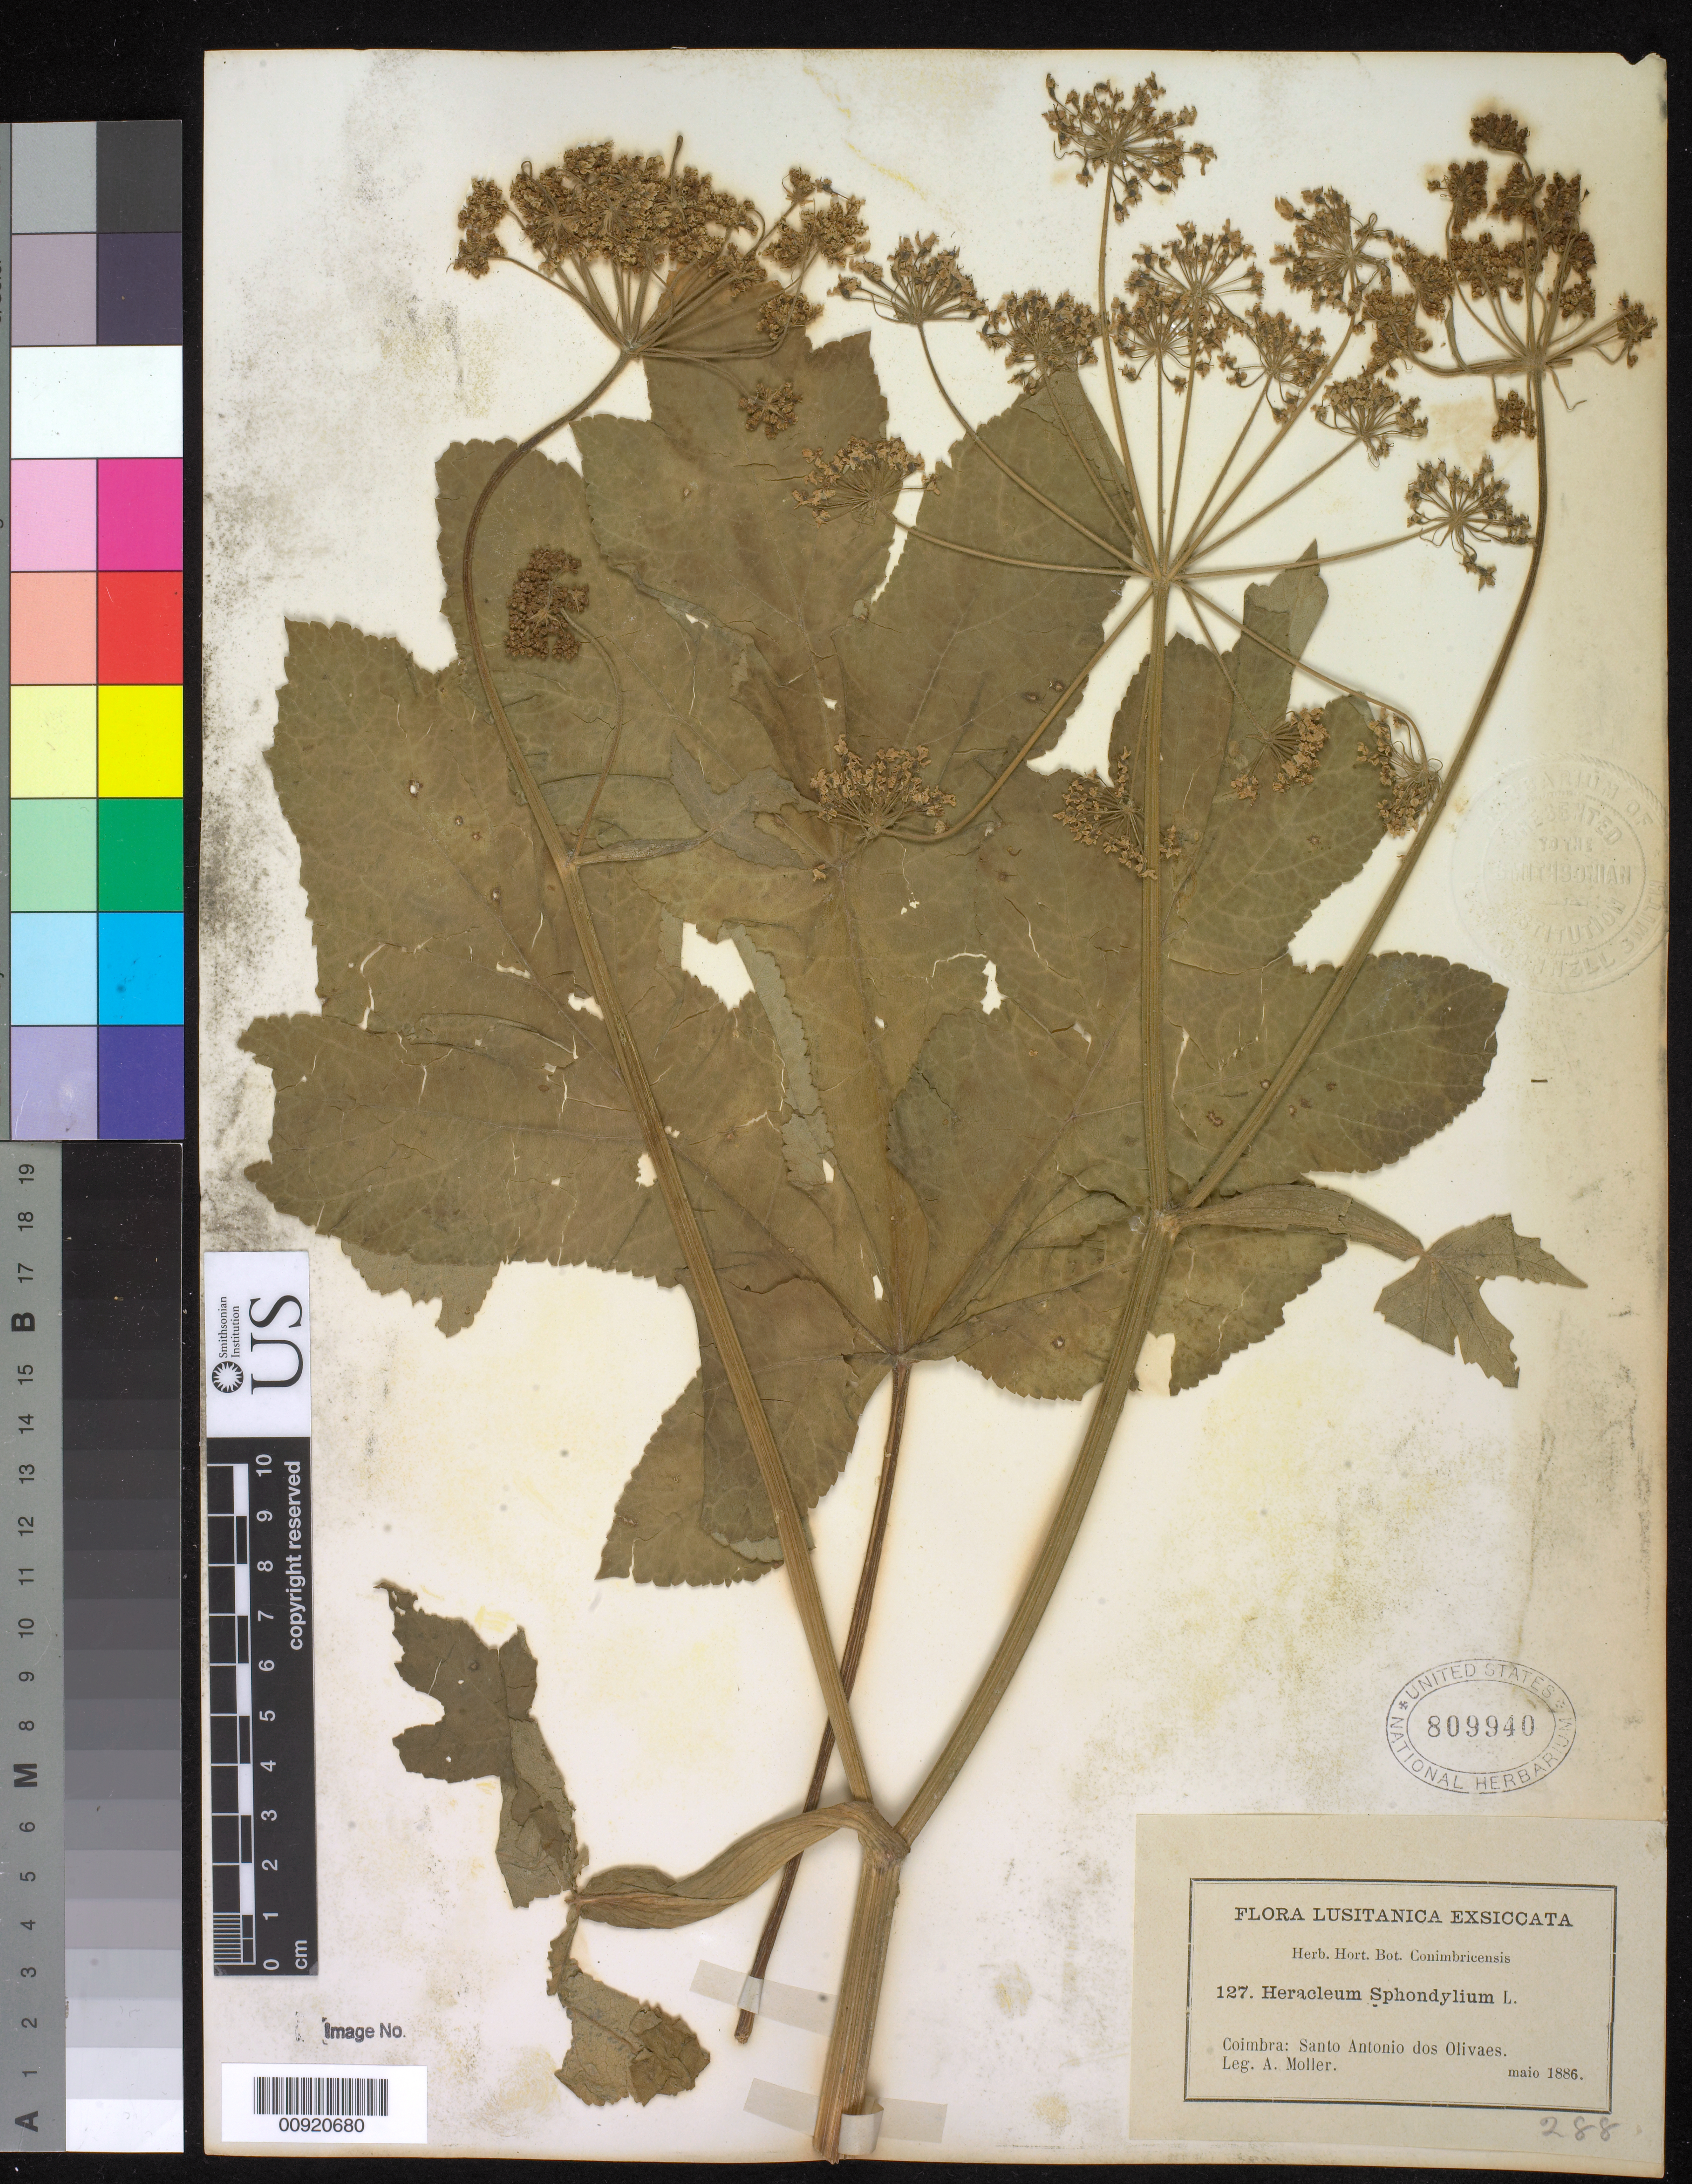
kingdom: Plantae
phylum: Tracheophyta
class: Magnoliopsida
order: Apiales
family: Apiaceae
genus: Heracleum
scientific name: Heracleum sphondylium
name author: L.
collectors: A. Moller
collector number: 127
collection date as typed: May 1886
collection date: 1886-05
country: Portugal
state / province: Coimbra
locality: Coimbra: Santo Antonio dos Olivaes. Baxio Mondego.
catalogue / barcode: US 809940